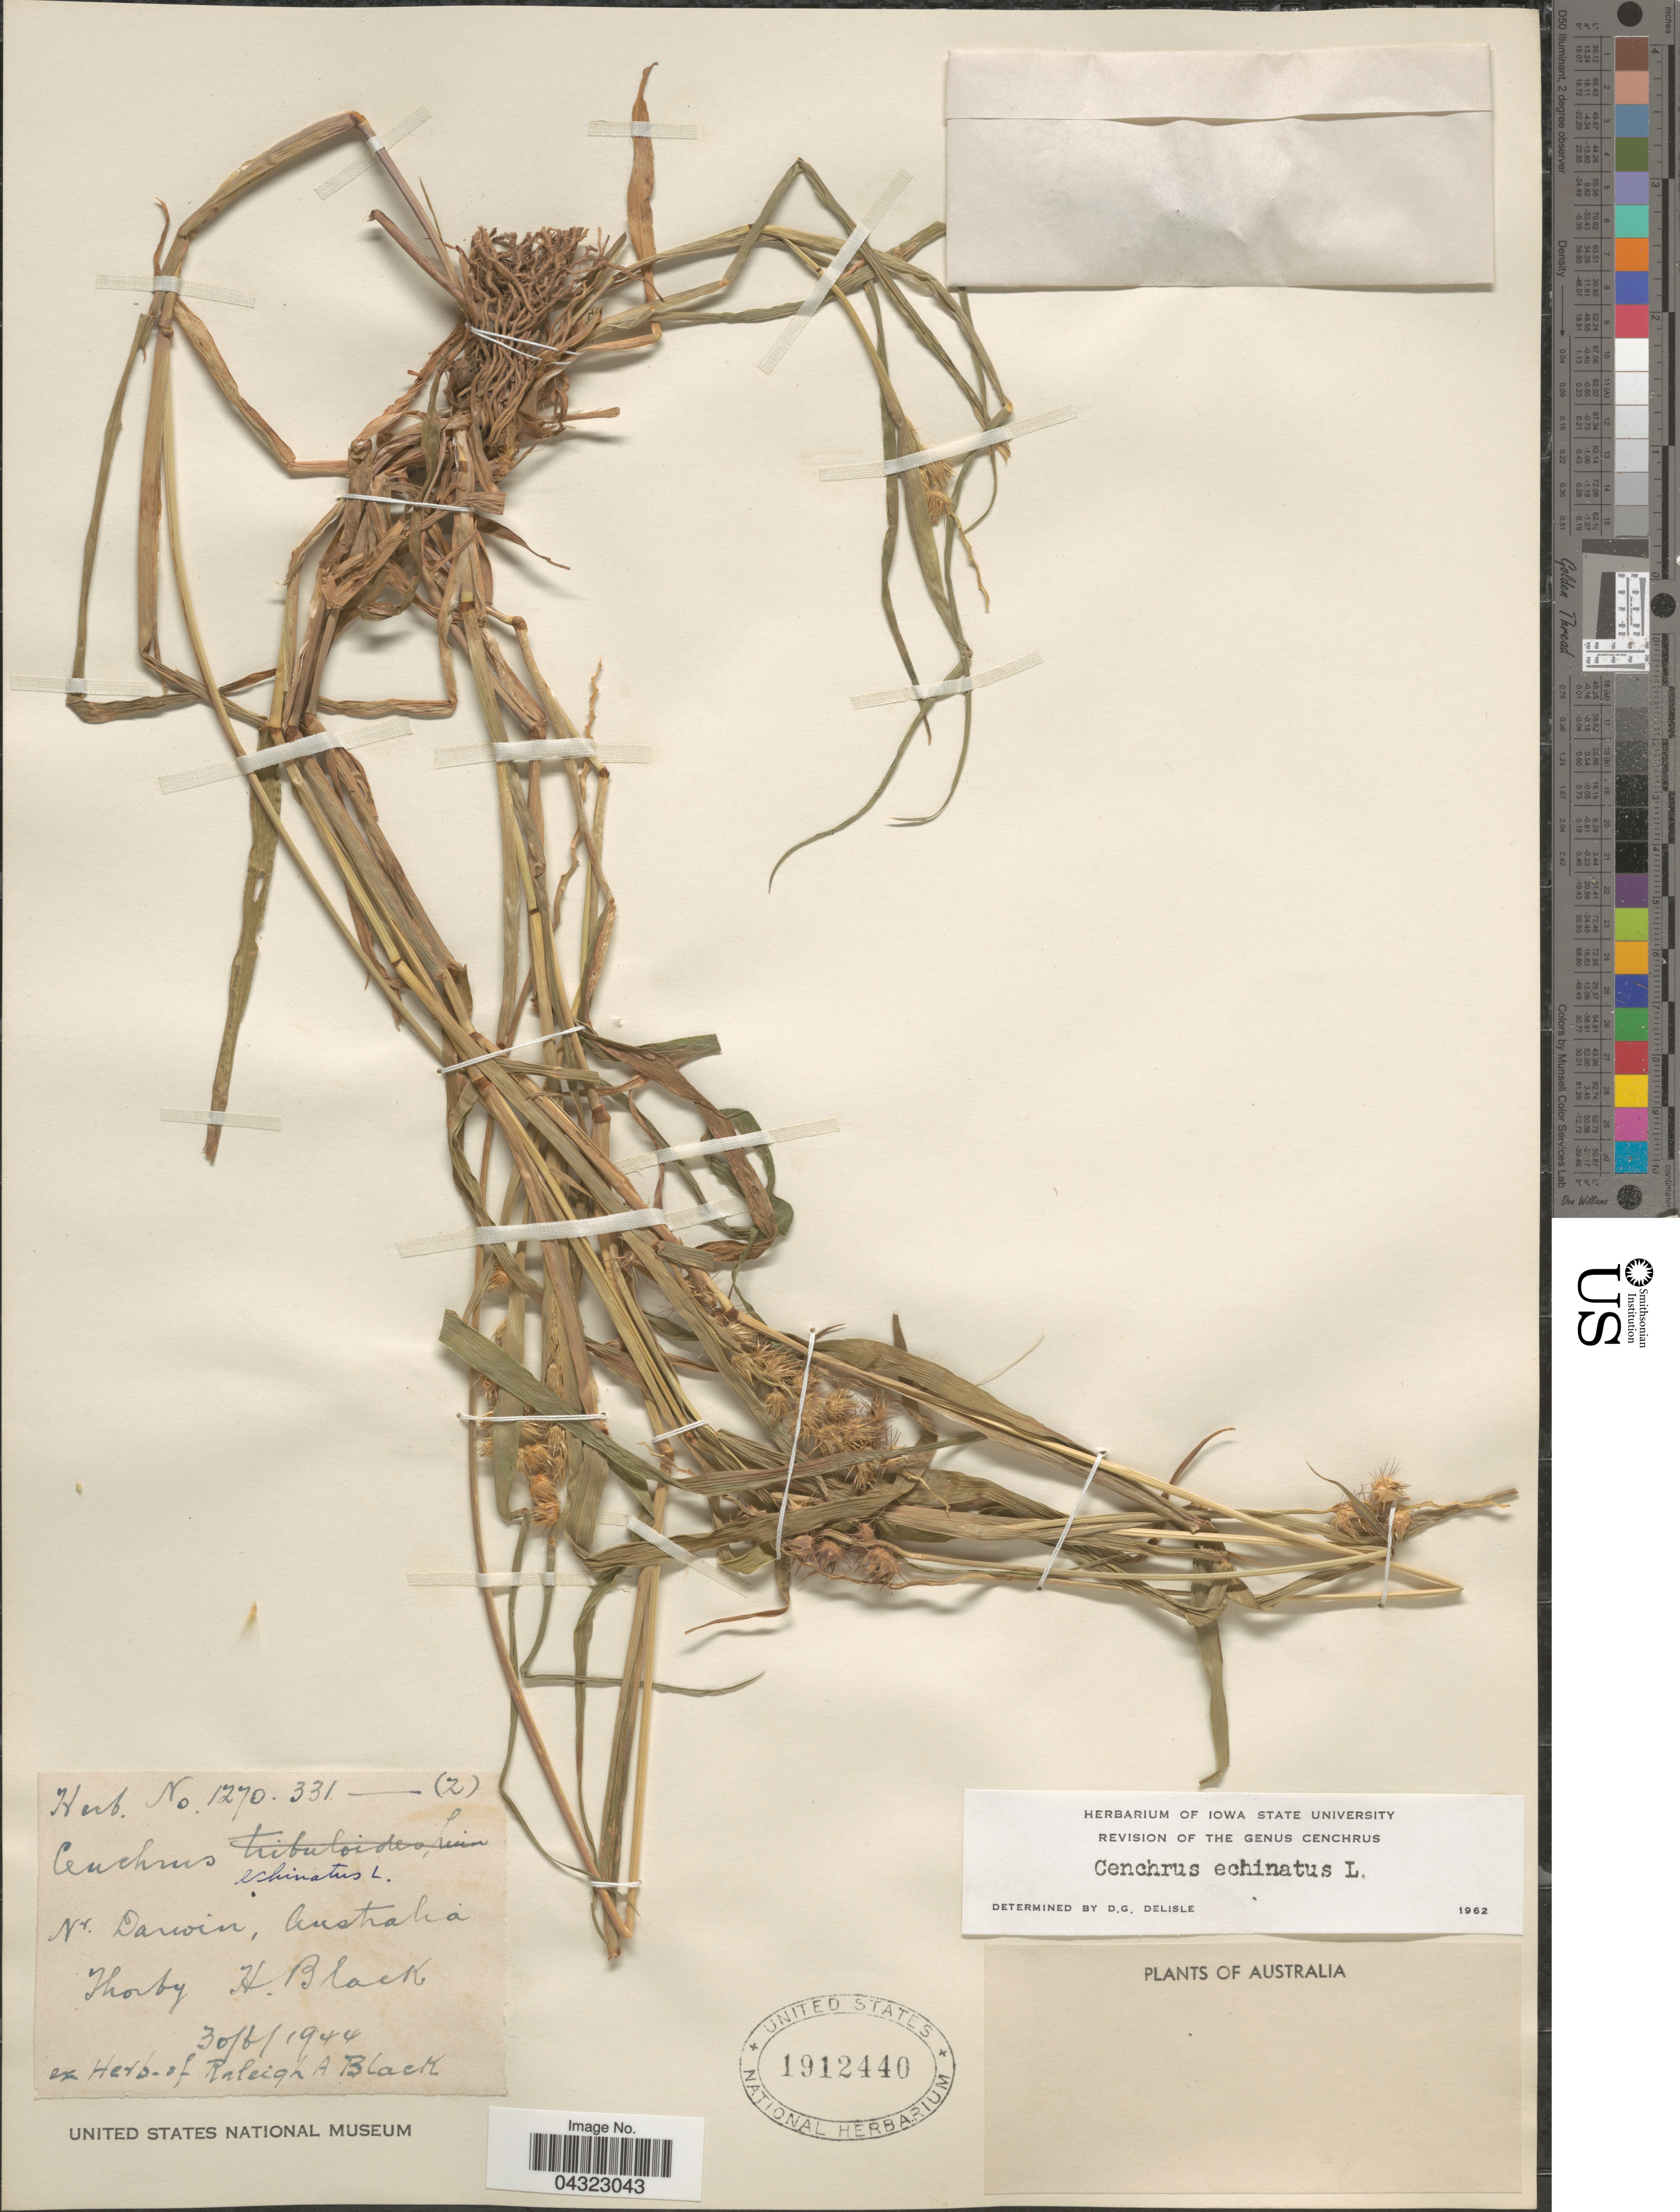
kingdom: Plantae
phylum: Tracheophyta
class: Liliopsida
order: Poales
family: Poaceae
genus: Cenchrus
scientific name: Cenchrus echinatus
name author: L.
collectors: T. Black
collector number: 1270331-(2)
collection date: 1944-06-30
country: Australia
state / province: Northern Territory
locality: Nr. Darwin.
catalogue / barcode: US 1912440